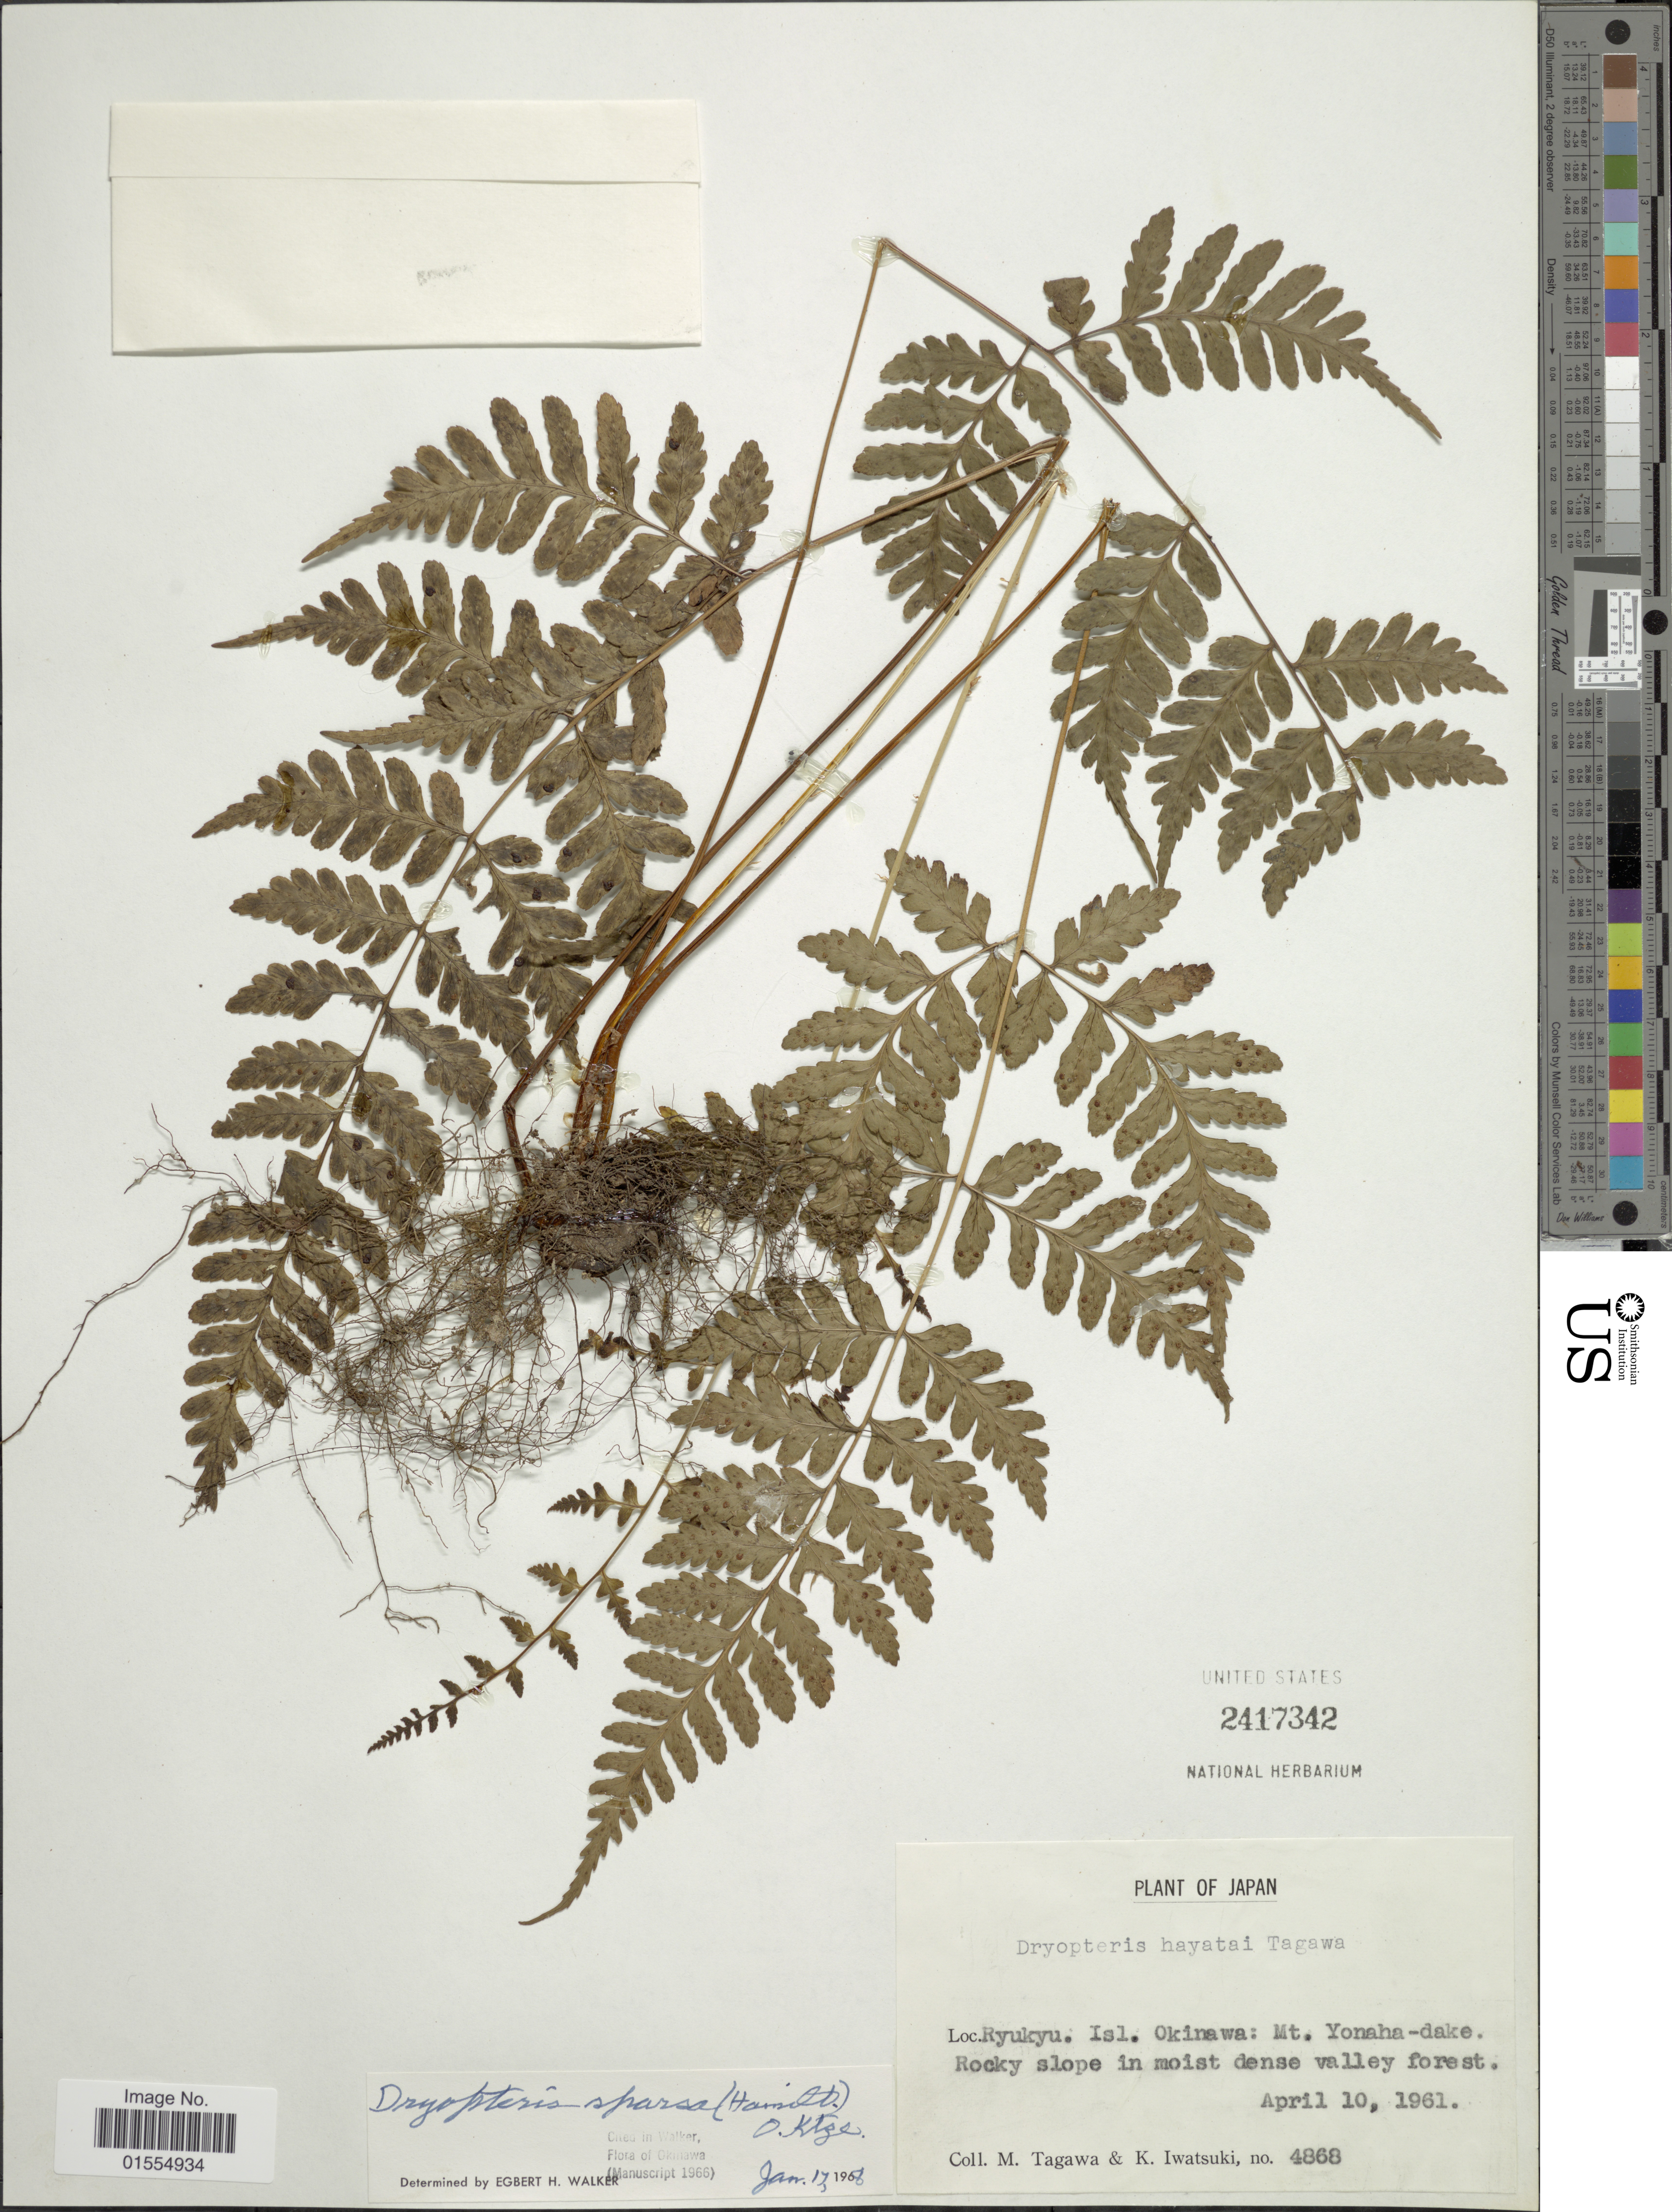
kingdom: Plantae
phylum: Tracheophyta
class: Polypodiopsida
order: Polypodiales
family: Dryopteridaceae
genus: Dryopteris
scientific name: Dryopteris sparsa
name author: (D. Don) Kuntze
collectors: M. Tagawa & K. Iwatsuki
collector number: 4868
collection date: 1961-04-10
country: Japan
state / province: Okinawa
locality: Japan, Ryukyu, Isl. Okinawa: Mt. Yonaha-dake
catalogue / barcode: US 2417342